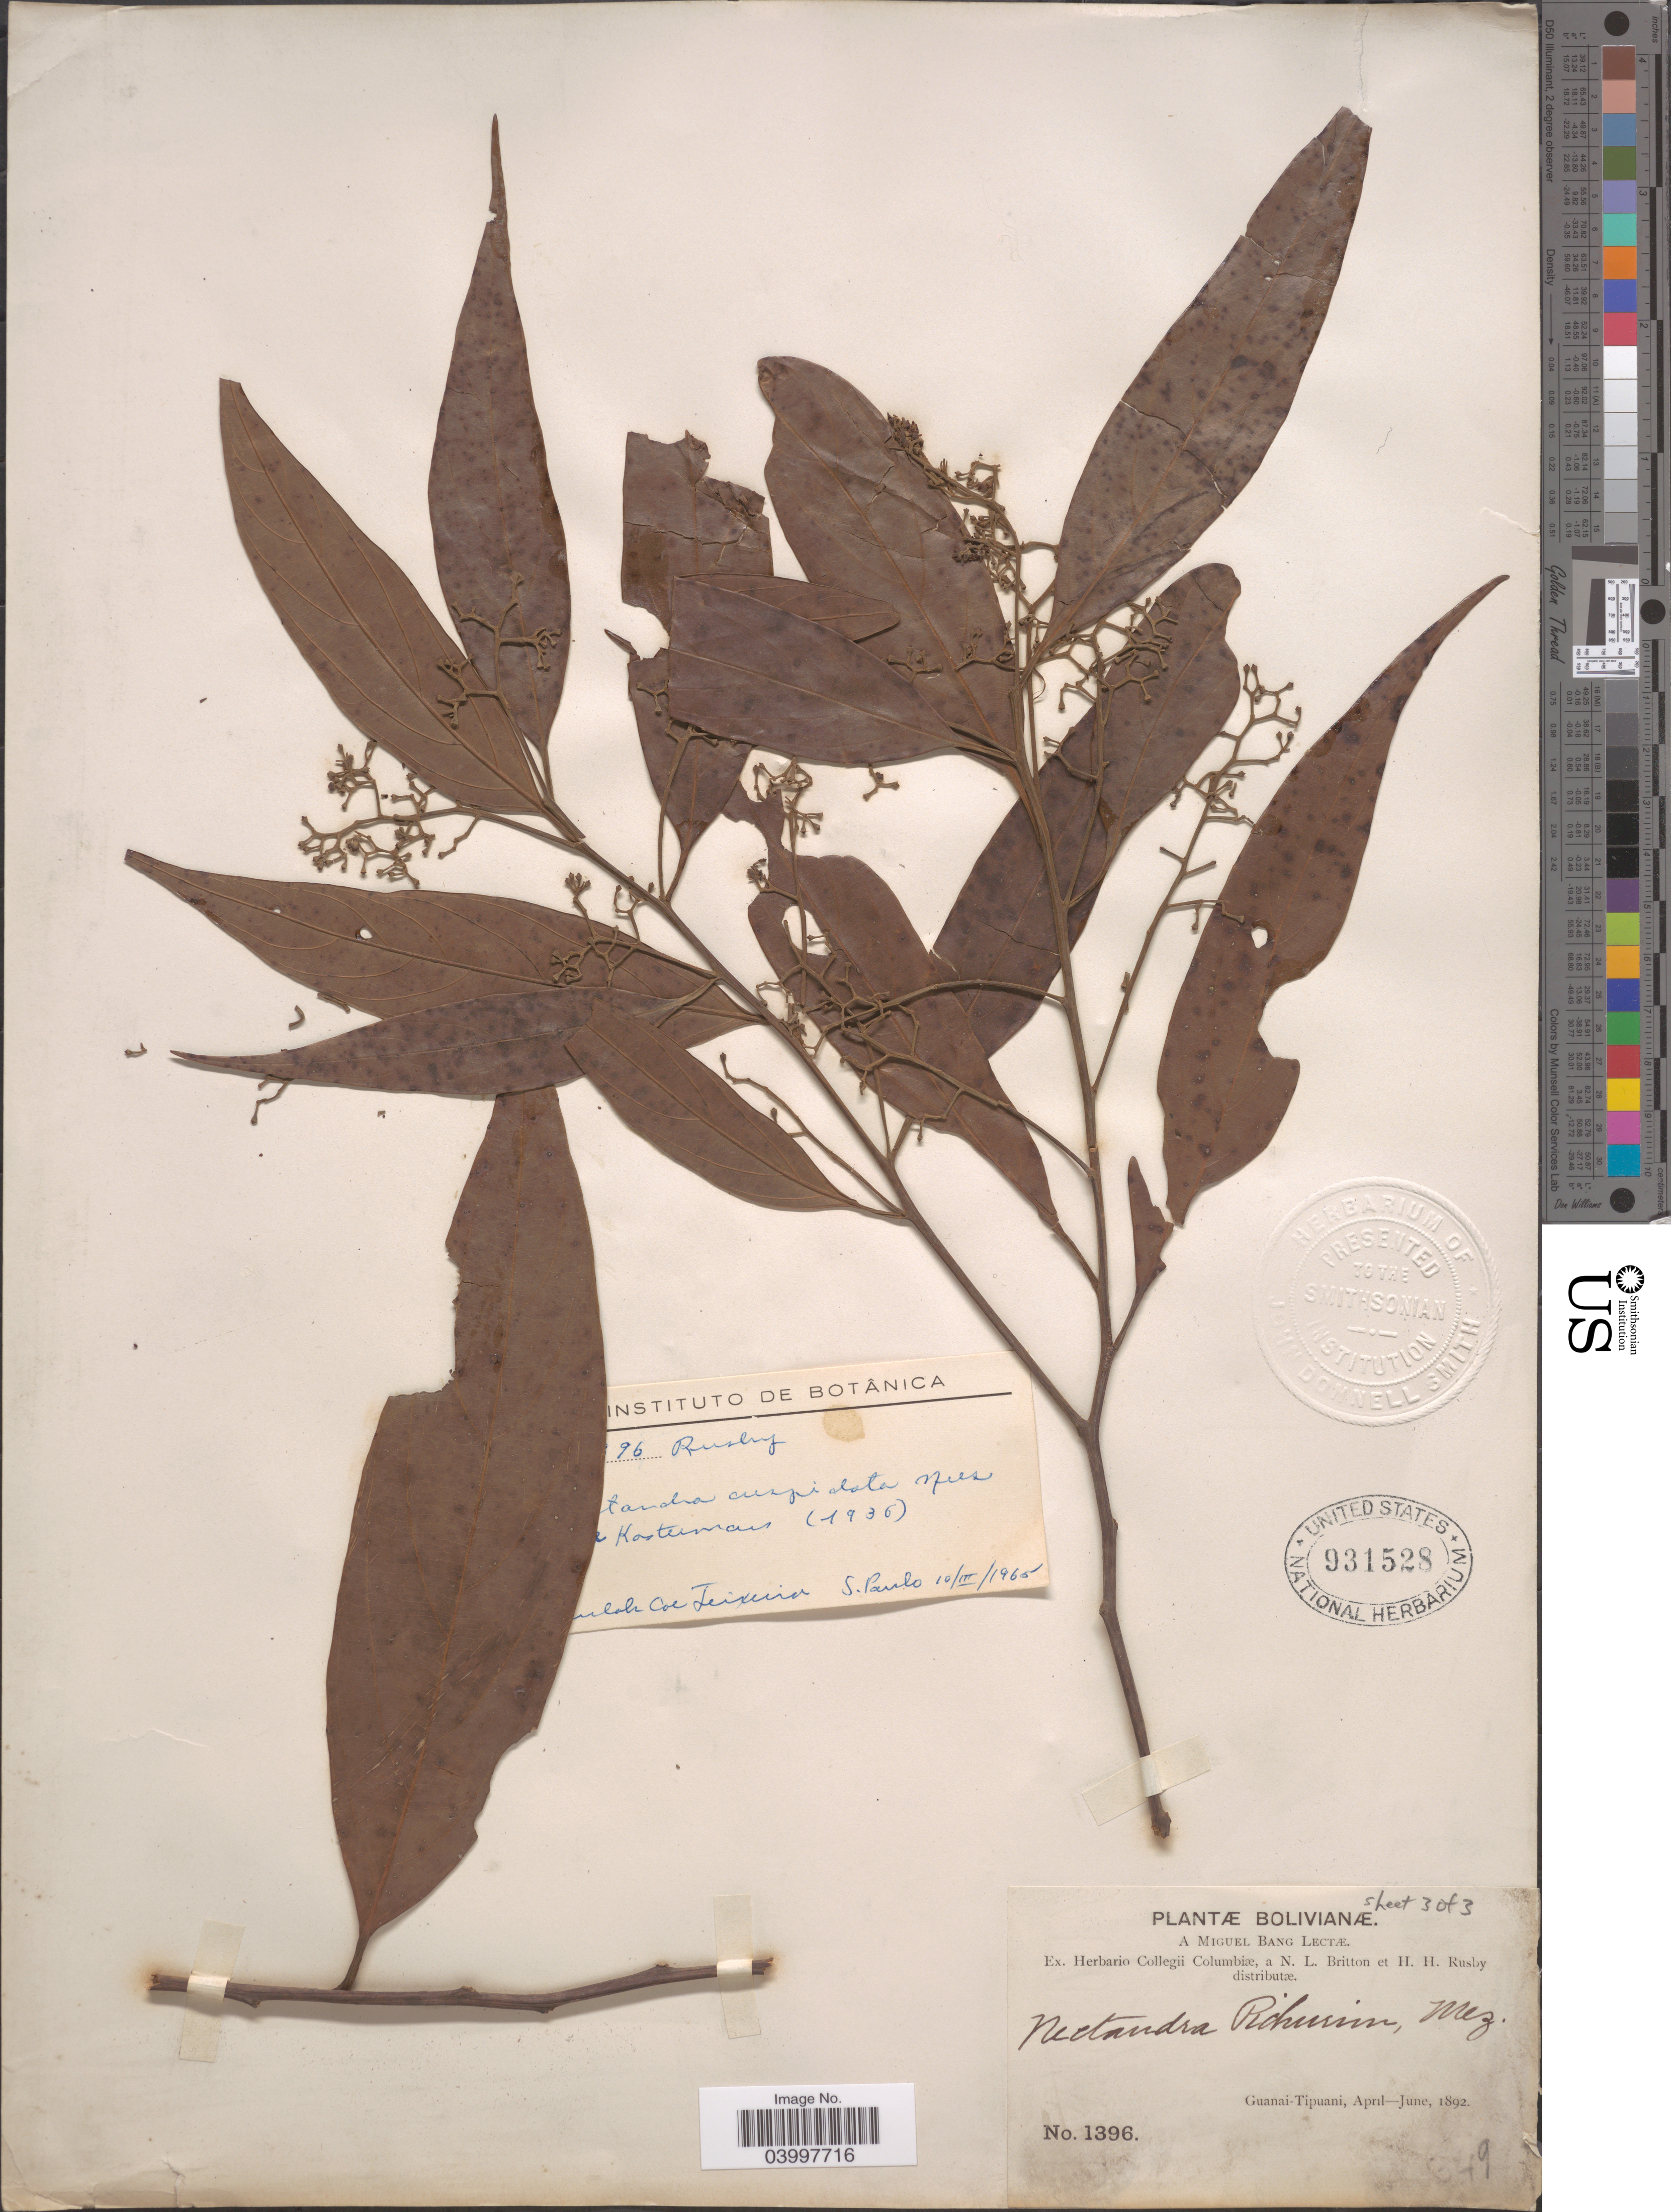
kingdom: Plantae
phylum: Tracheophyta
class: Magnoliopsida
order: Laurales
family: Lauraceae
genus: Nectandra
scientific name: Nectandra cuspidata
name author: Nees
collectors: M. Bang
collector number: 1396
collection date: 1892-04/1892-06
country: Bolivia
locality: Guanai-Tipuani.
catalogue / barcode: US 931528